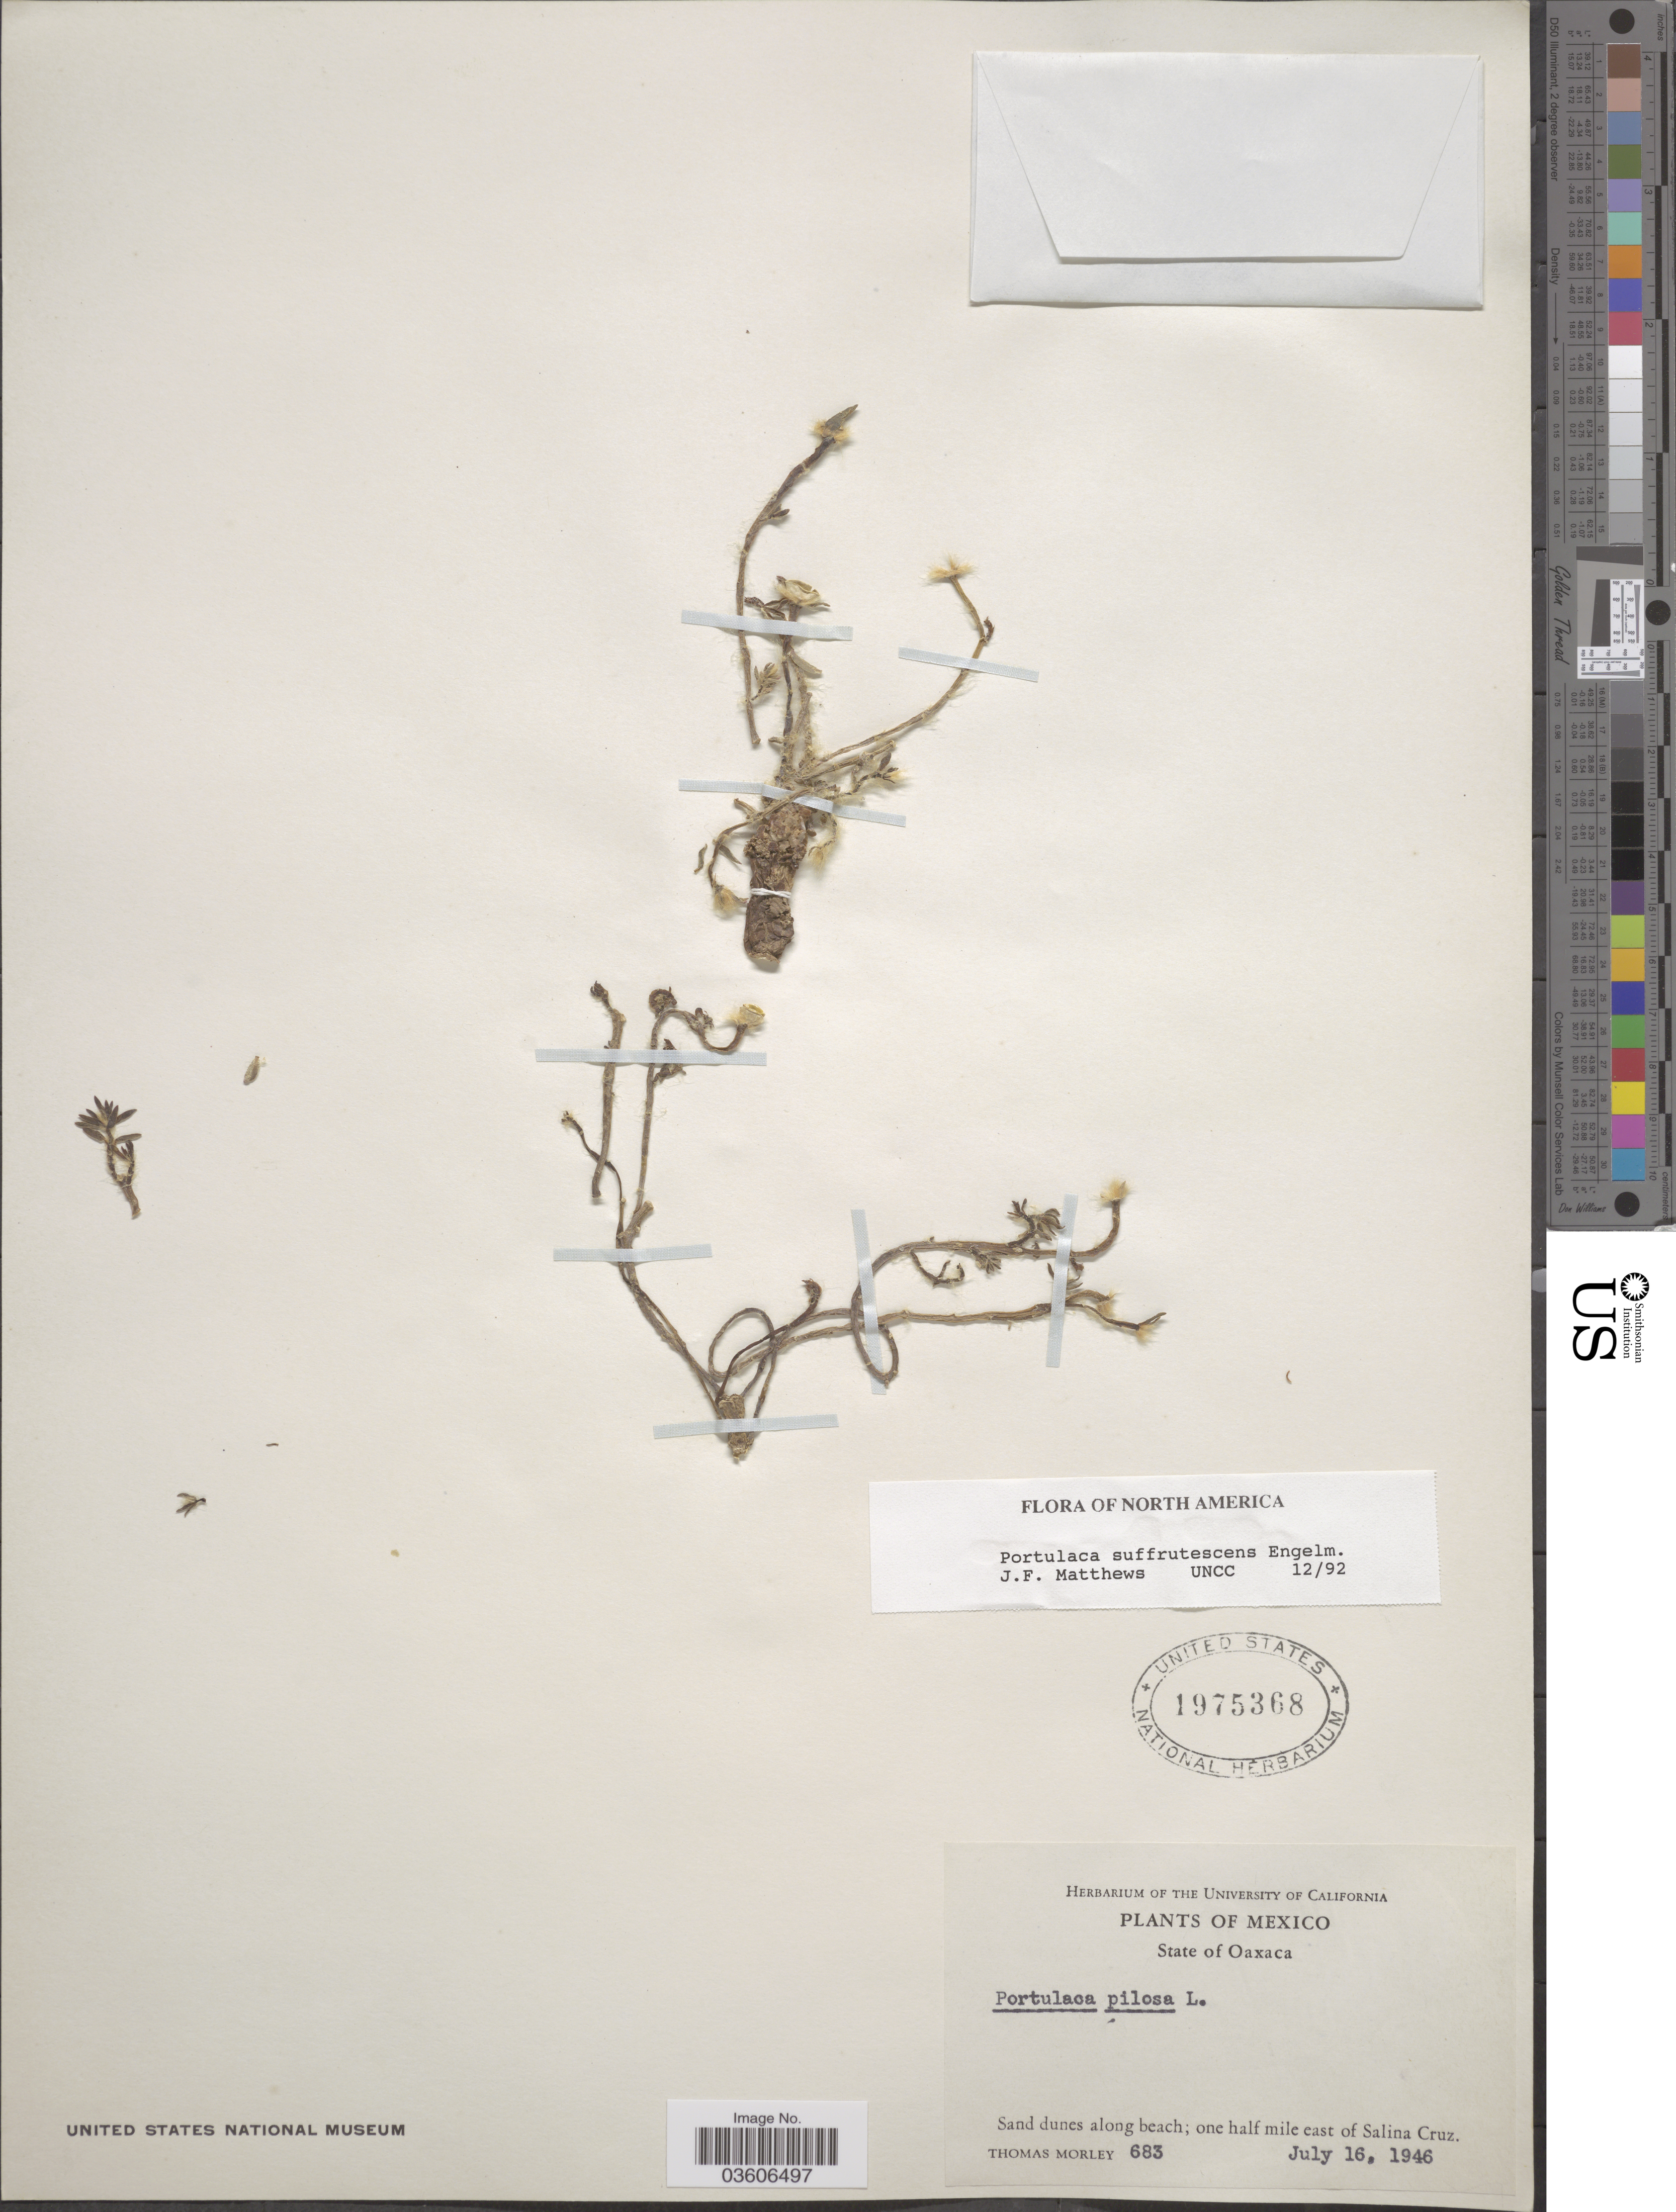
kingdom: Plantae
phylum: Tracheophyta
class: Magnoliopsida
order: Caryophyllales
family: Portulacaceae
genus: Portulaca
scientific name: Portulaca suffrutescens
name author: Engelm.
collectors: T. Morley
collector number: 683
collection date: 1946-07-16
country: Mexico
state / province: Oaxaca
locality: One half mile east of Salina Cruz.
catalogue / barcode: US 1975368